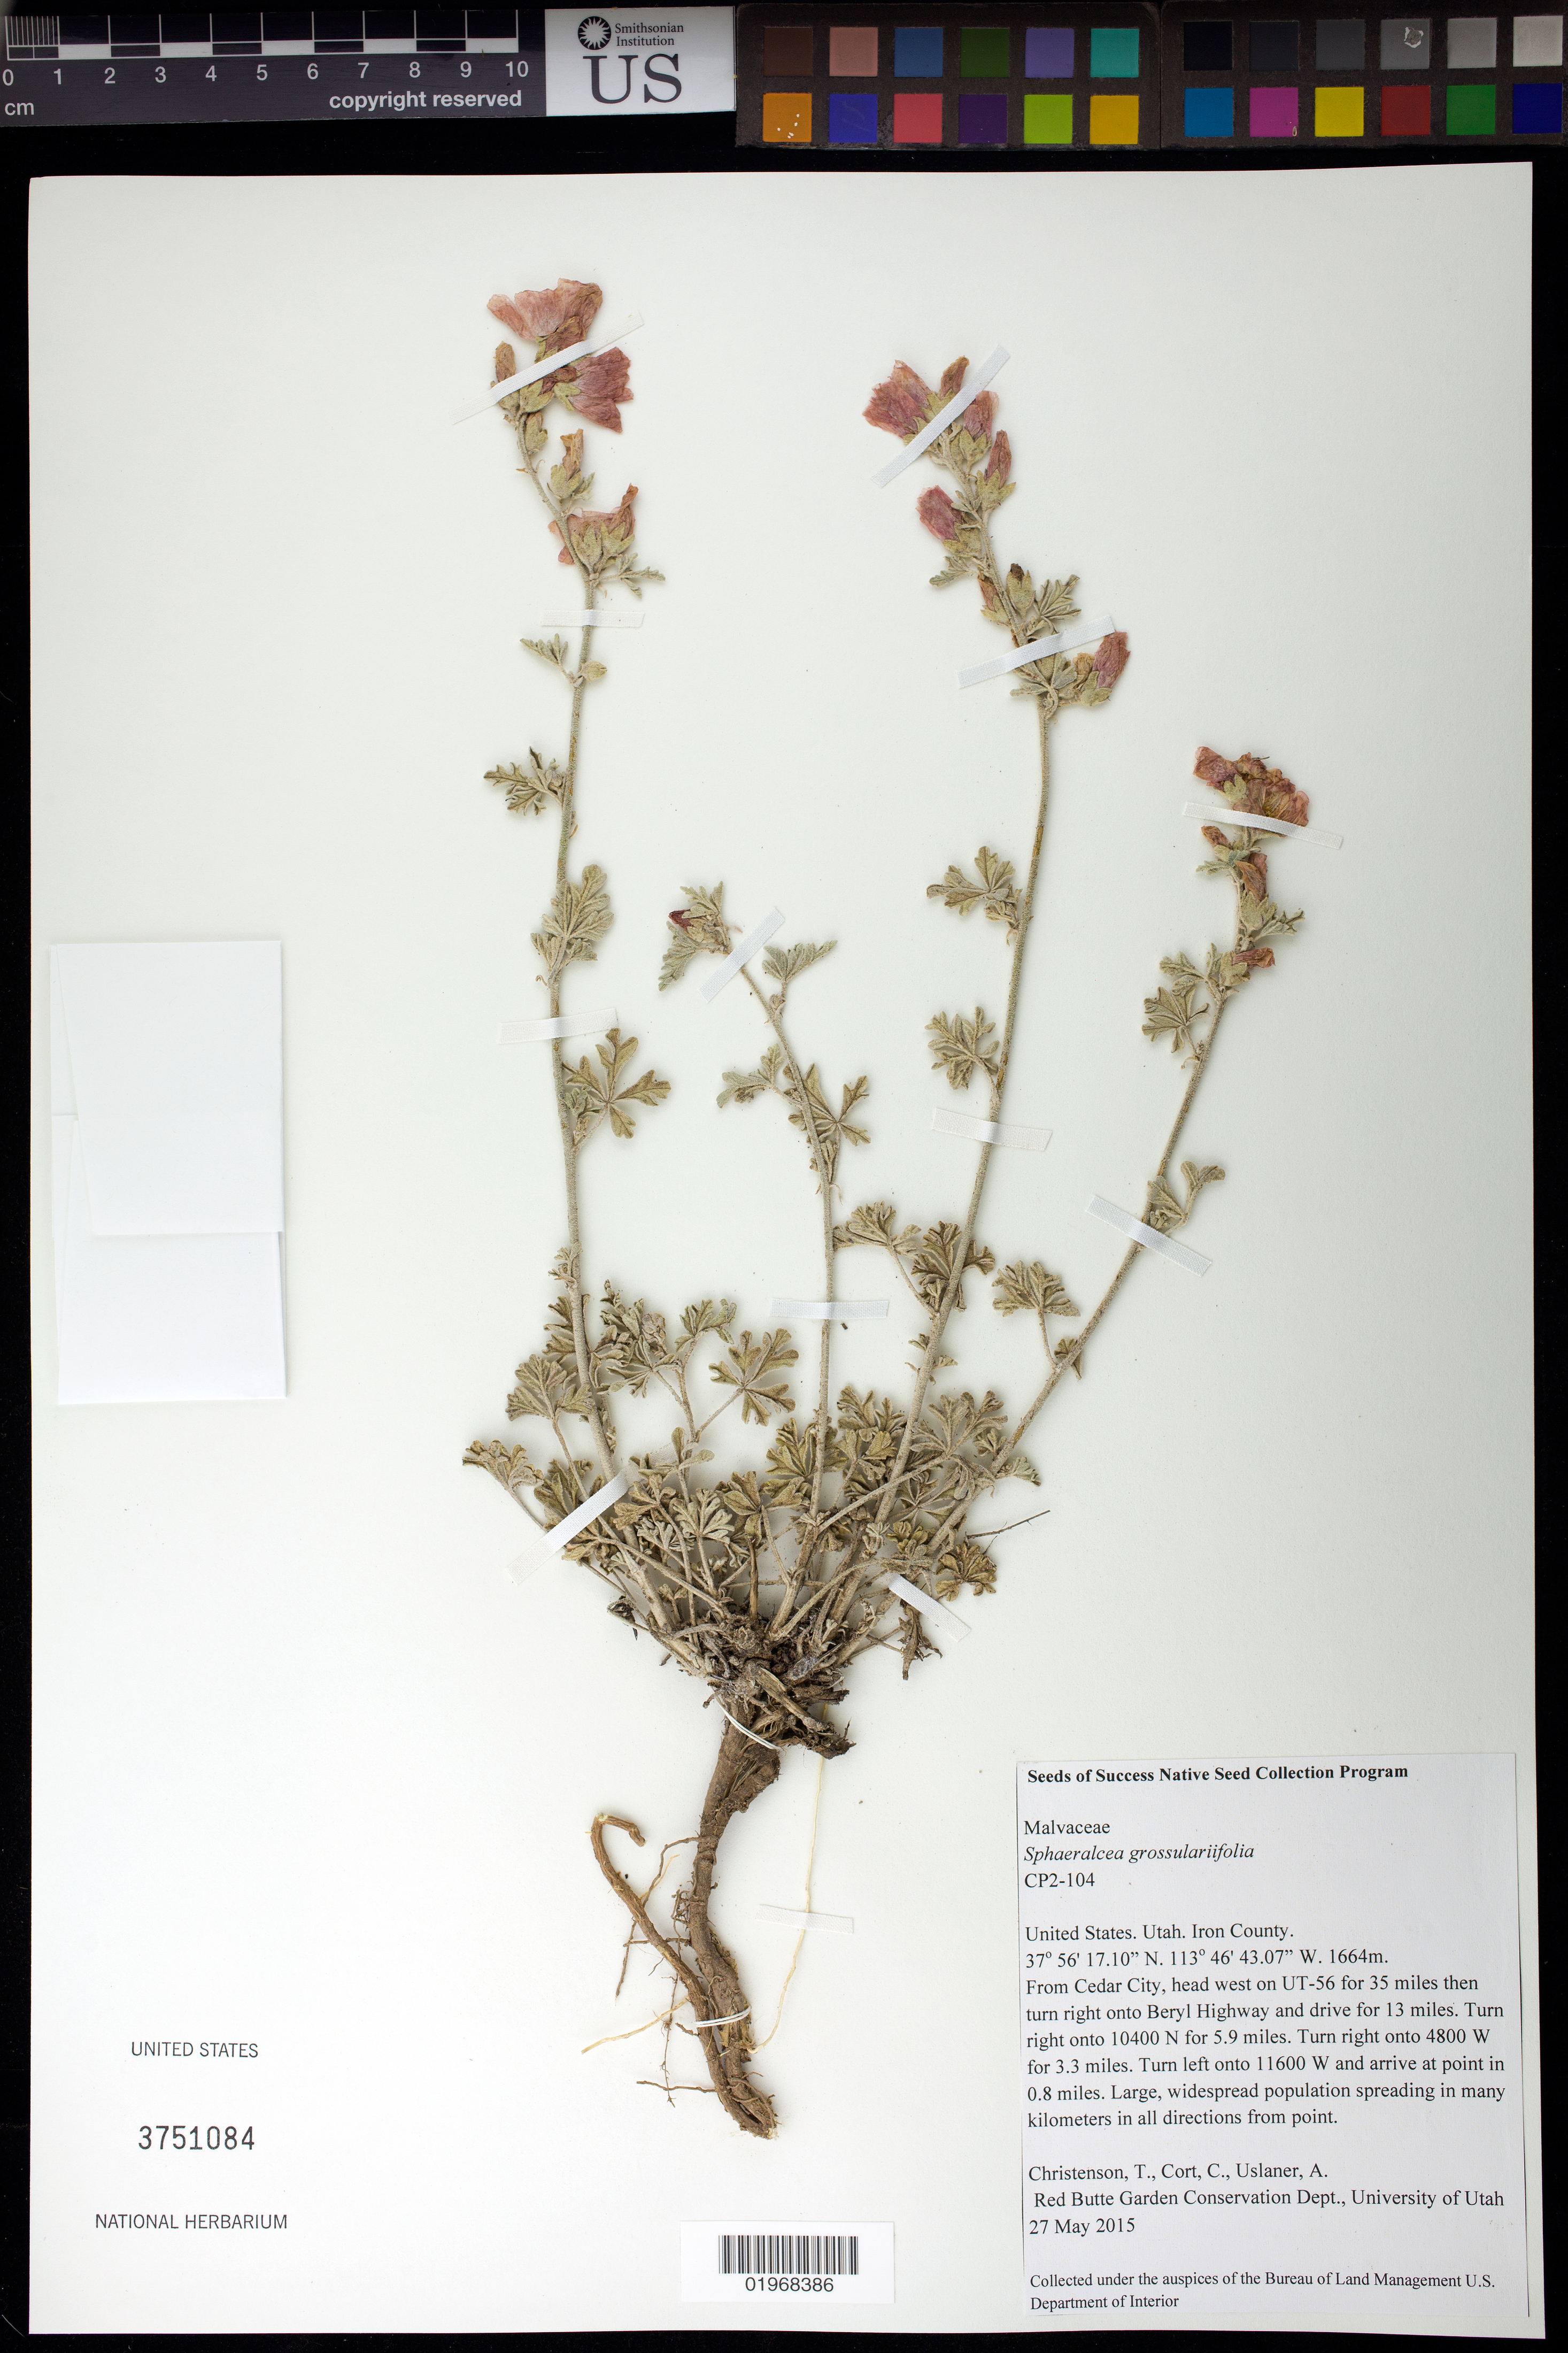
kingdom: Plantae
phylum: Tracheophyta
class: Magnoliopsida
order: Malvales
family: Malvaceae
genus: Sphaeralcea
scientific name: Sphaeralcea grossulariifolia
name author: (Hook. & Arn.) Rydb.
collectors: T. Christenson, C. Cort & A. Uslaner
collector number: CP2-104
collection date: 2015-05-27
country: United States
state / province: Utah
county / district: Iron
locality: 0.8 mi. on 11600 W from 4800 W.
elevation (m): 507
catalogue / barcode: US 3751084